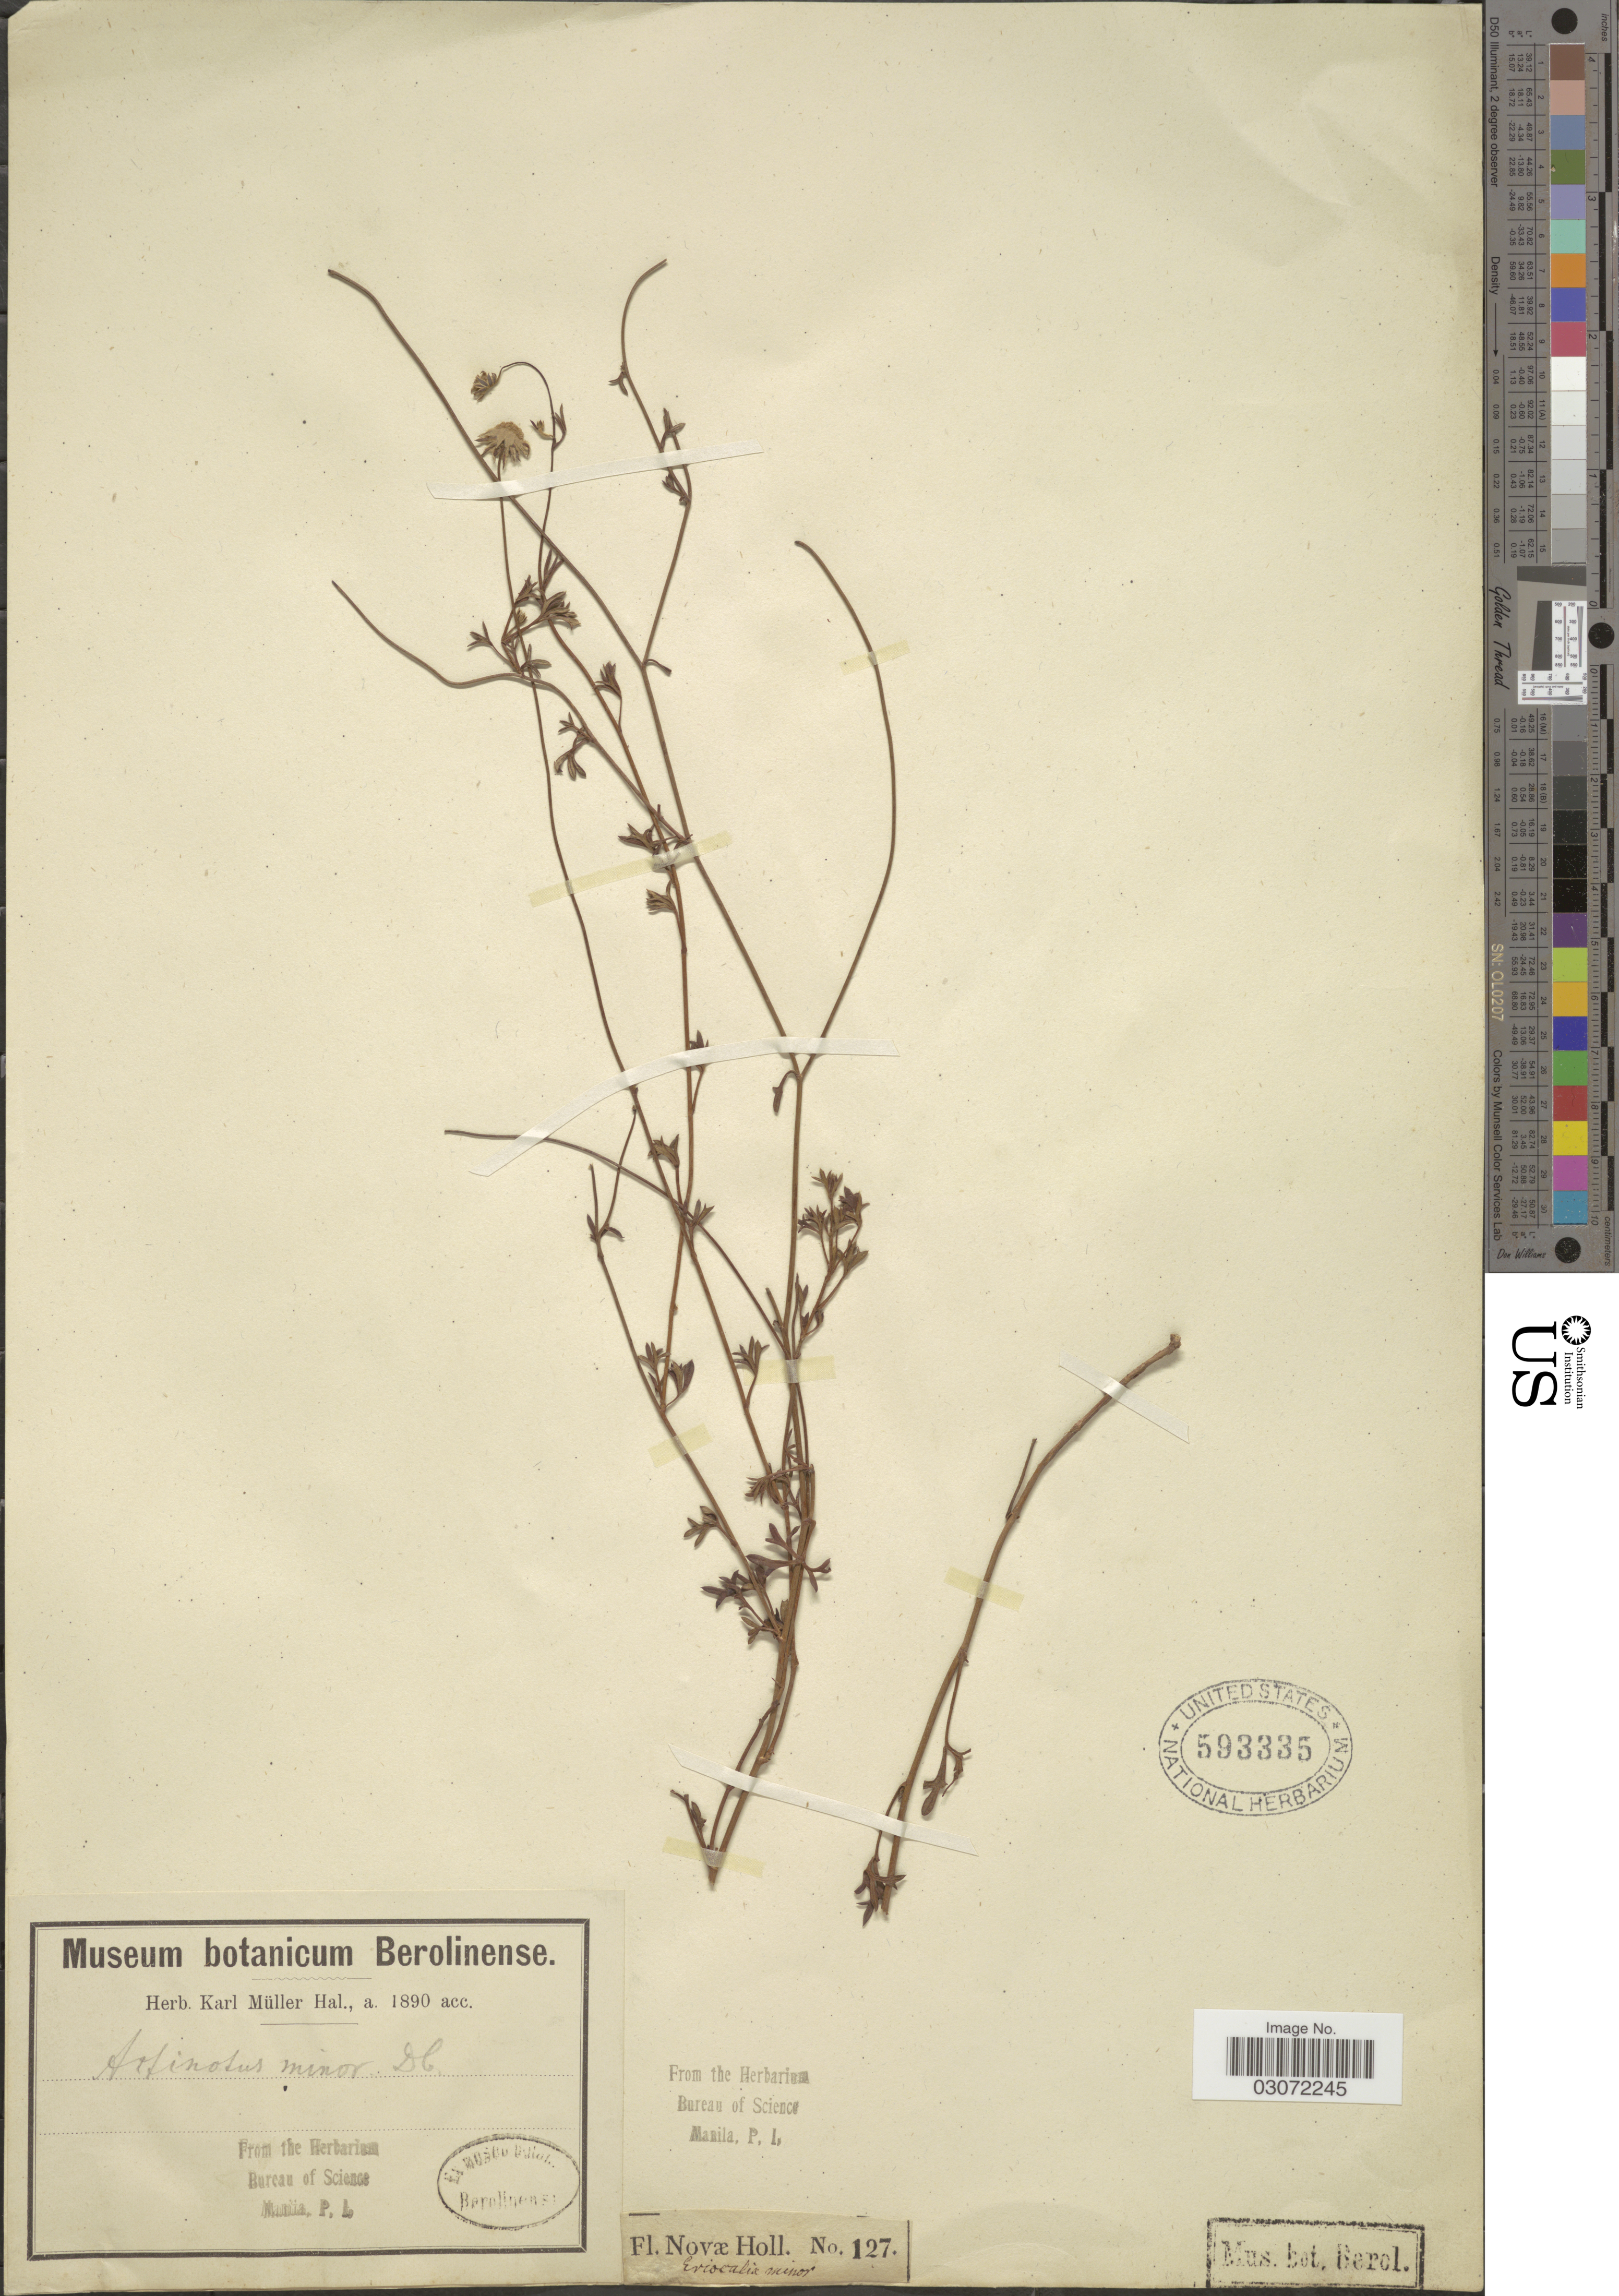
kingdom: Plantae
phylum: Tracheophyta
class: Magnoliopsida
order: Apiales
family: Apiaceae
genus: Actinotus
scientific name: Actinotus minor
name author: (Sm.) DC.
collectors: Ex herb. Karl Müller Hal.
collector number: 127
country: Australia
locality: Novæ Holl.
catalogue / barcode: US 593335